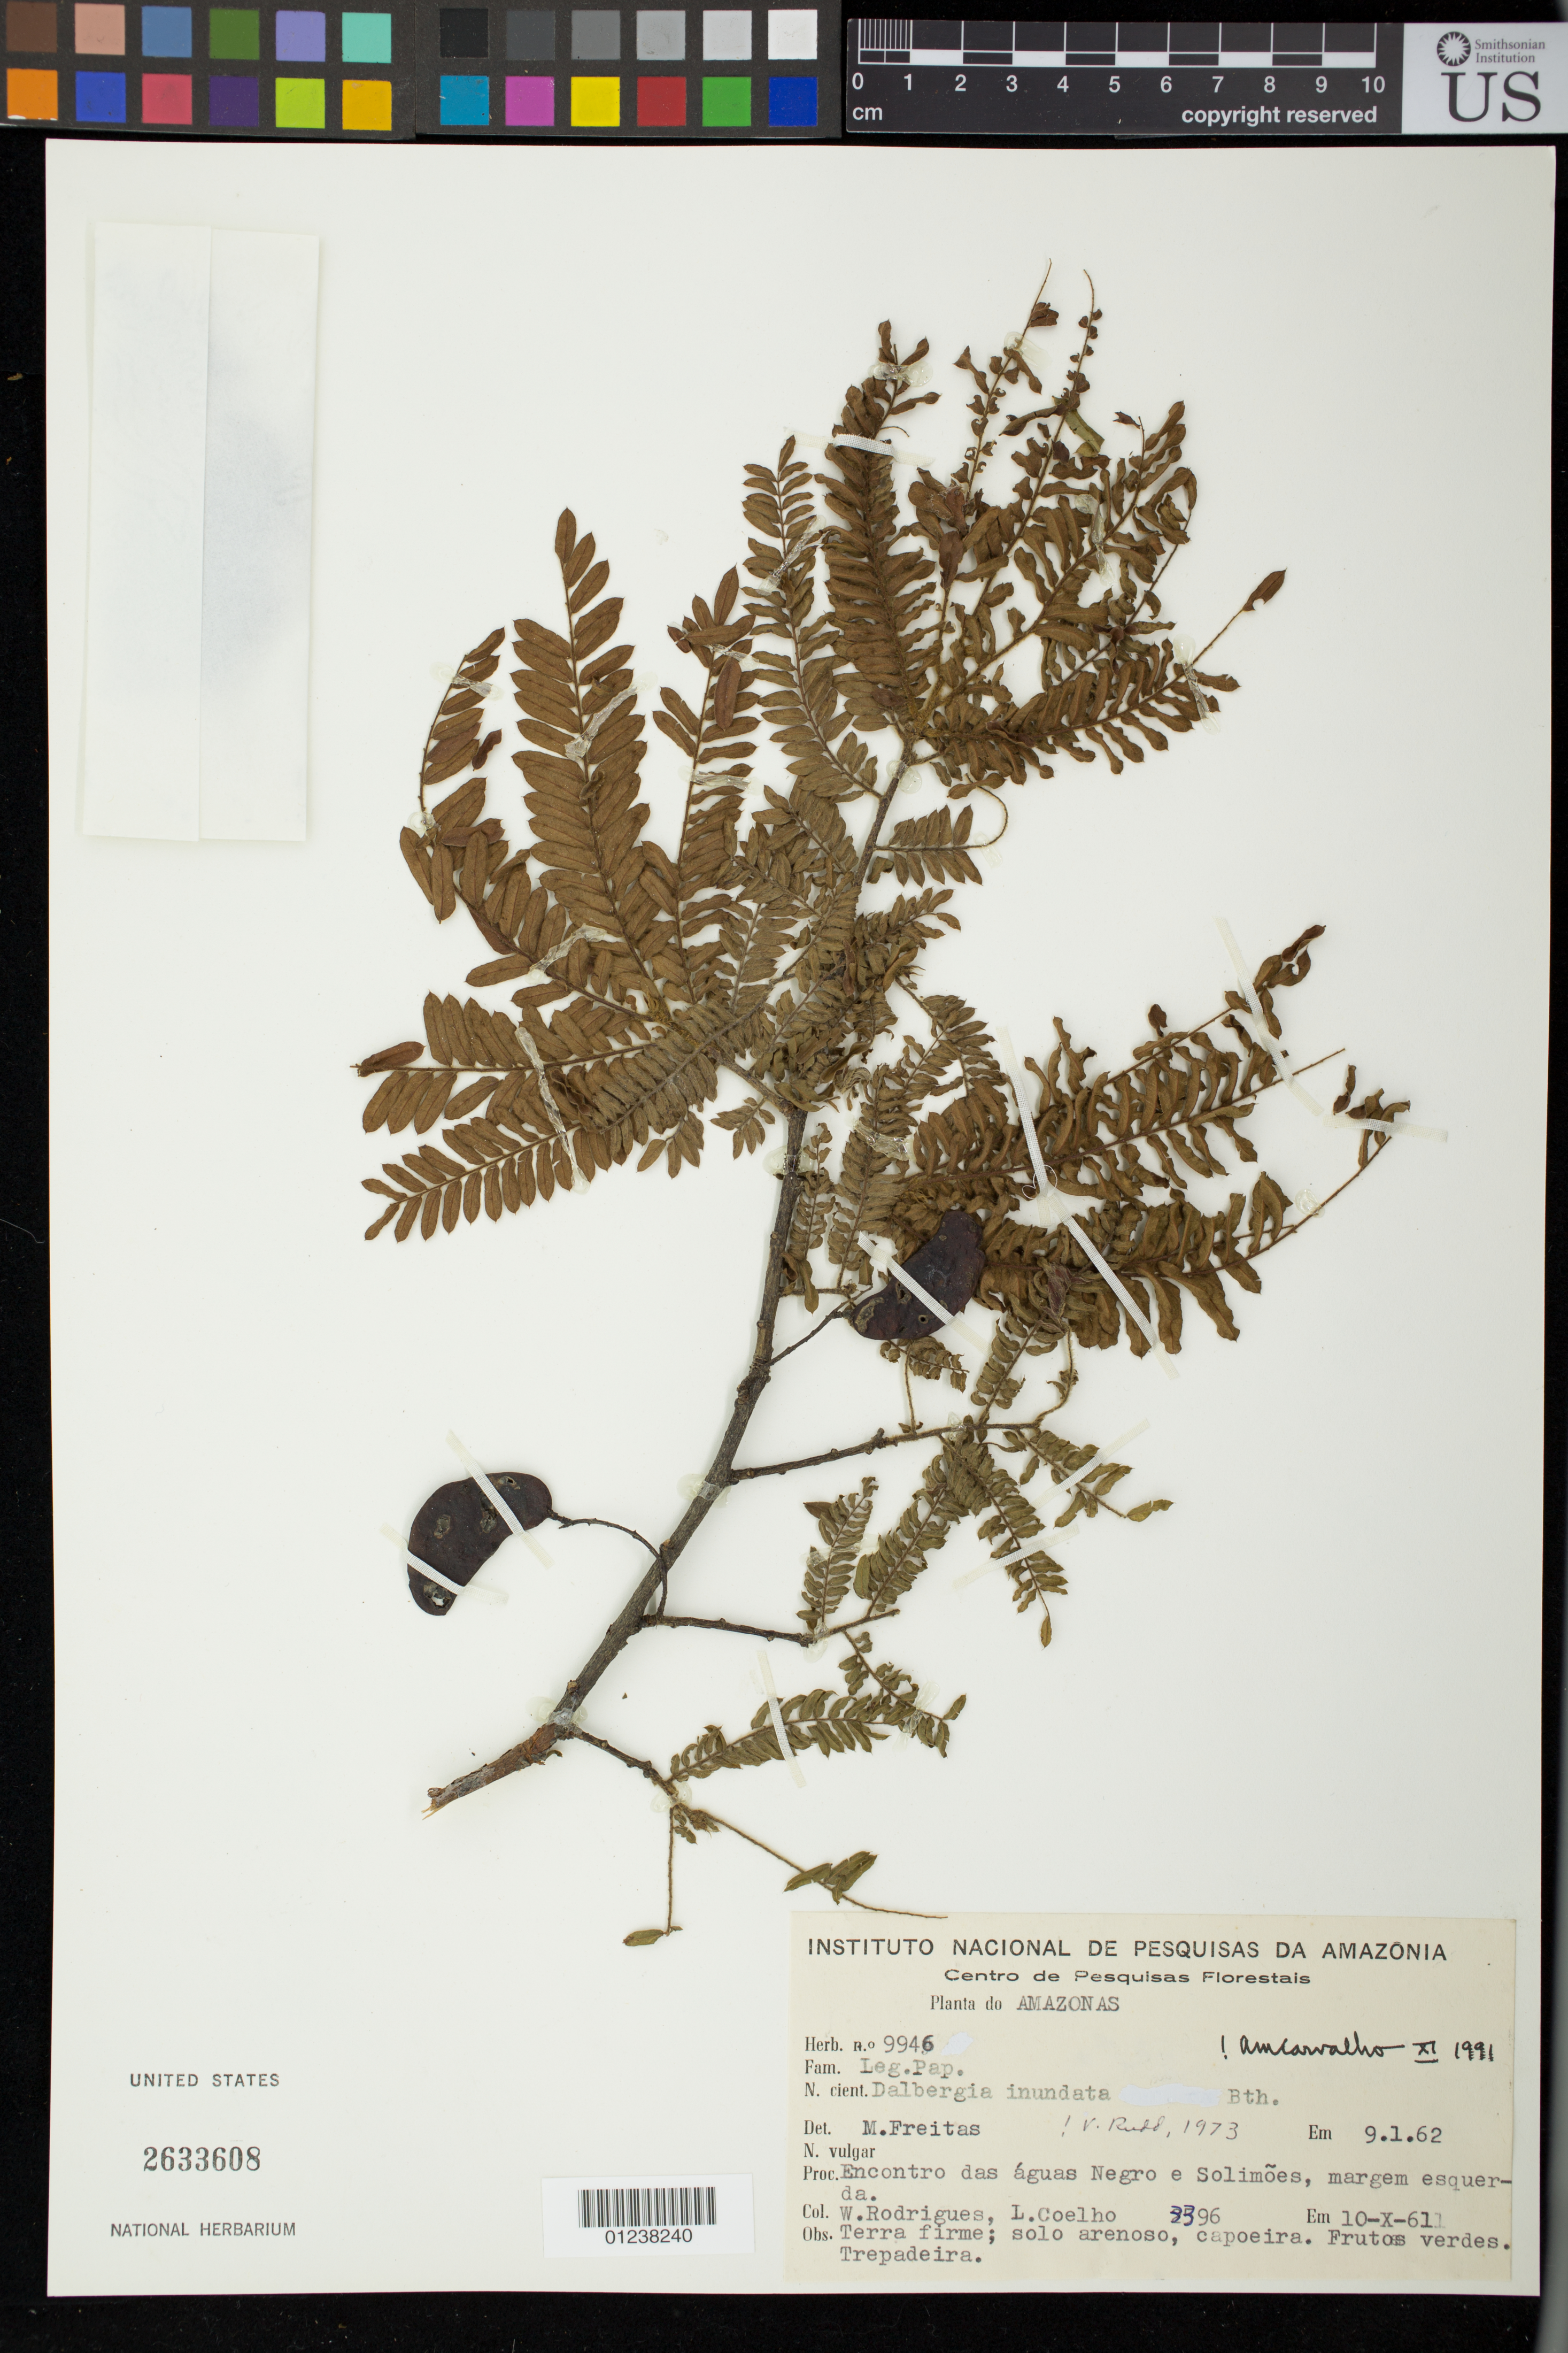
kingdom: Plantae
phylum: Tracheophyta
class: Magnoliopsida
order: Fabales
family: Fabaceae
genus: Dalbergia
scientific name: Dalbergia inundata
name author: Benth.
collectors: W. Rodrigues & L. Coelho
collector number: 3396/ Herb no. 9946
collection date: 1961-10-10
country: Brazil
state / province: Amazonas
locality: Encontro das aguas Negro e Solimones, margem esquerda.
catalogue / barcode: US 2633608